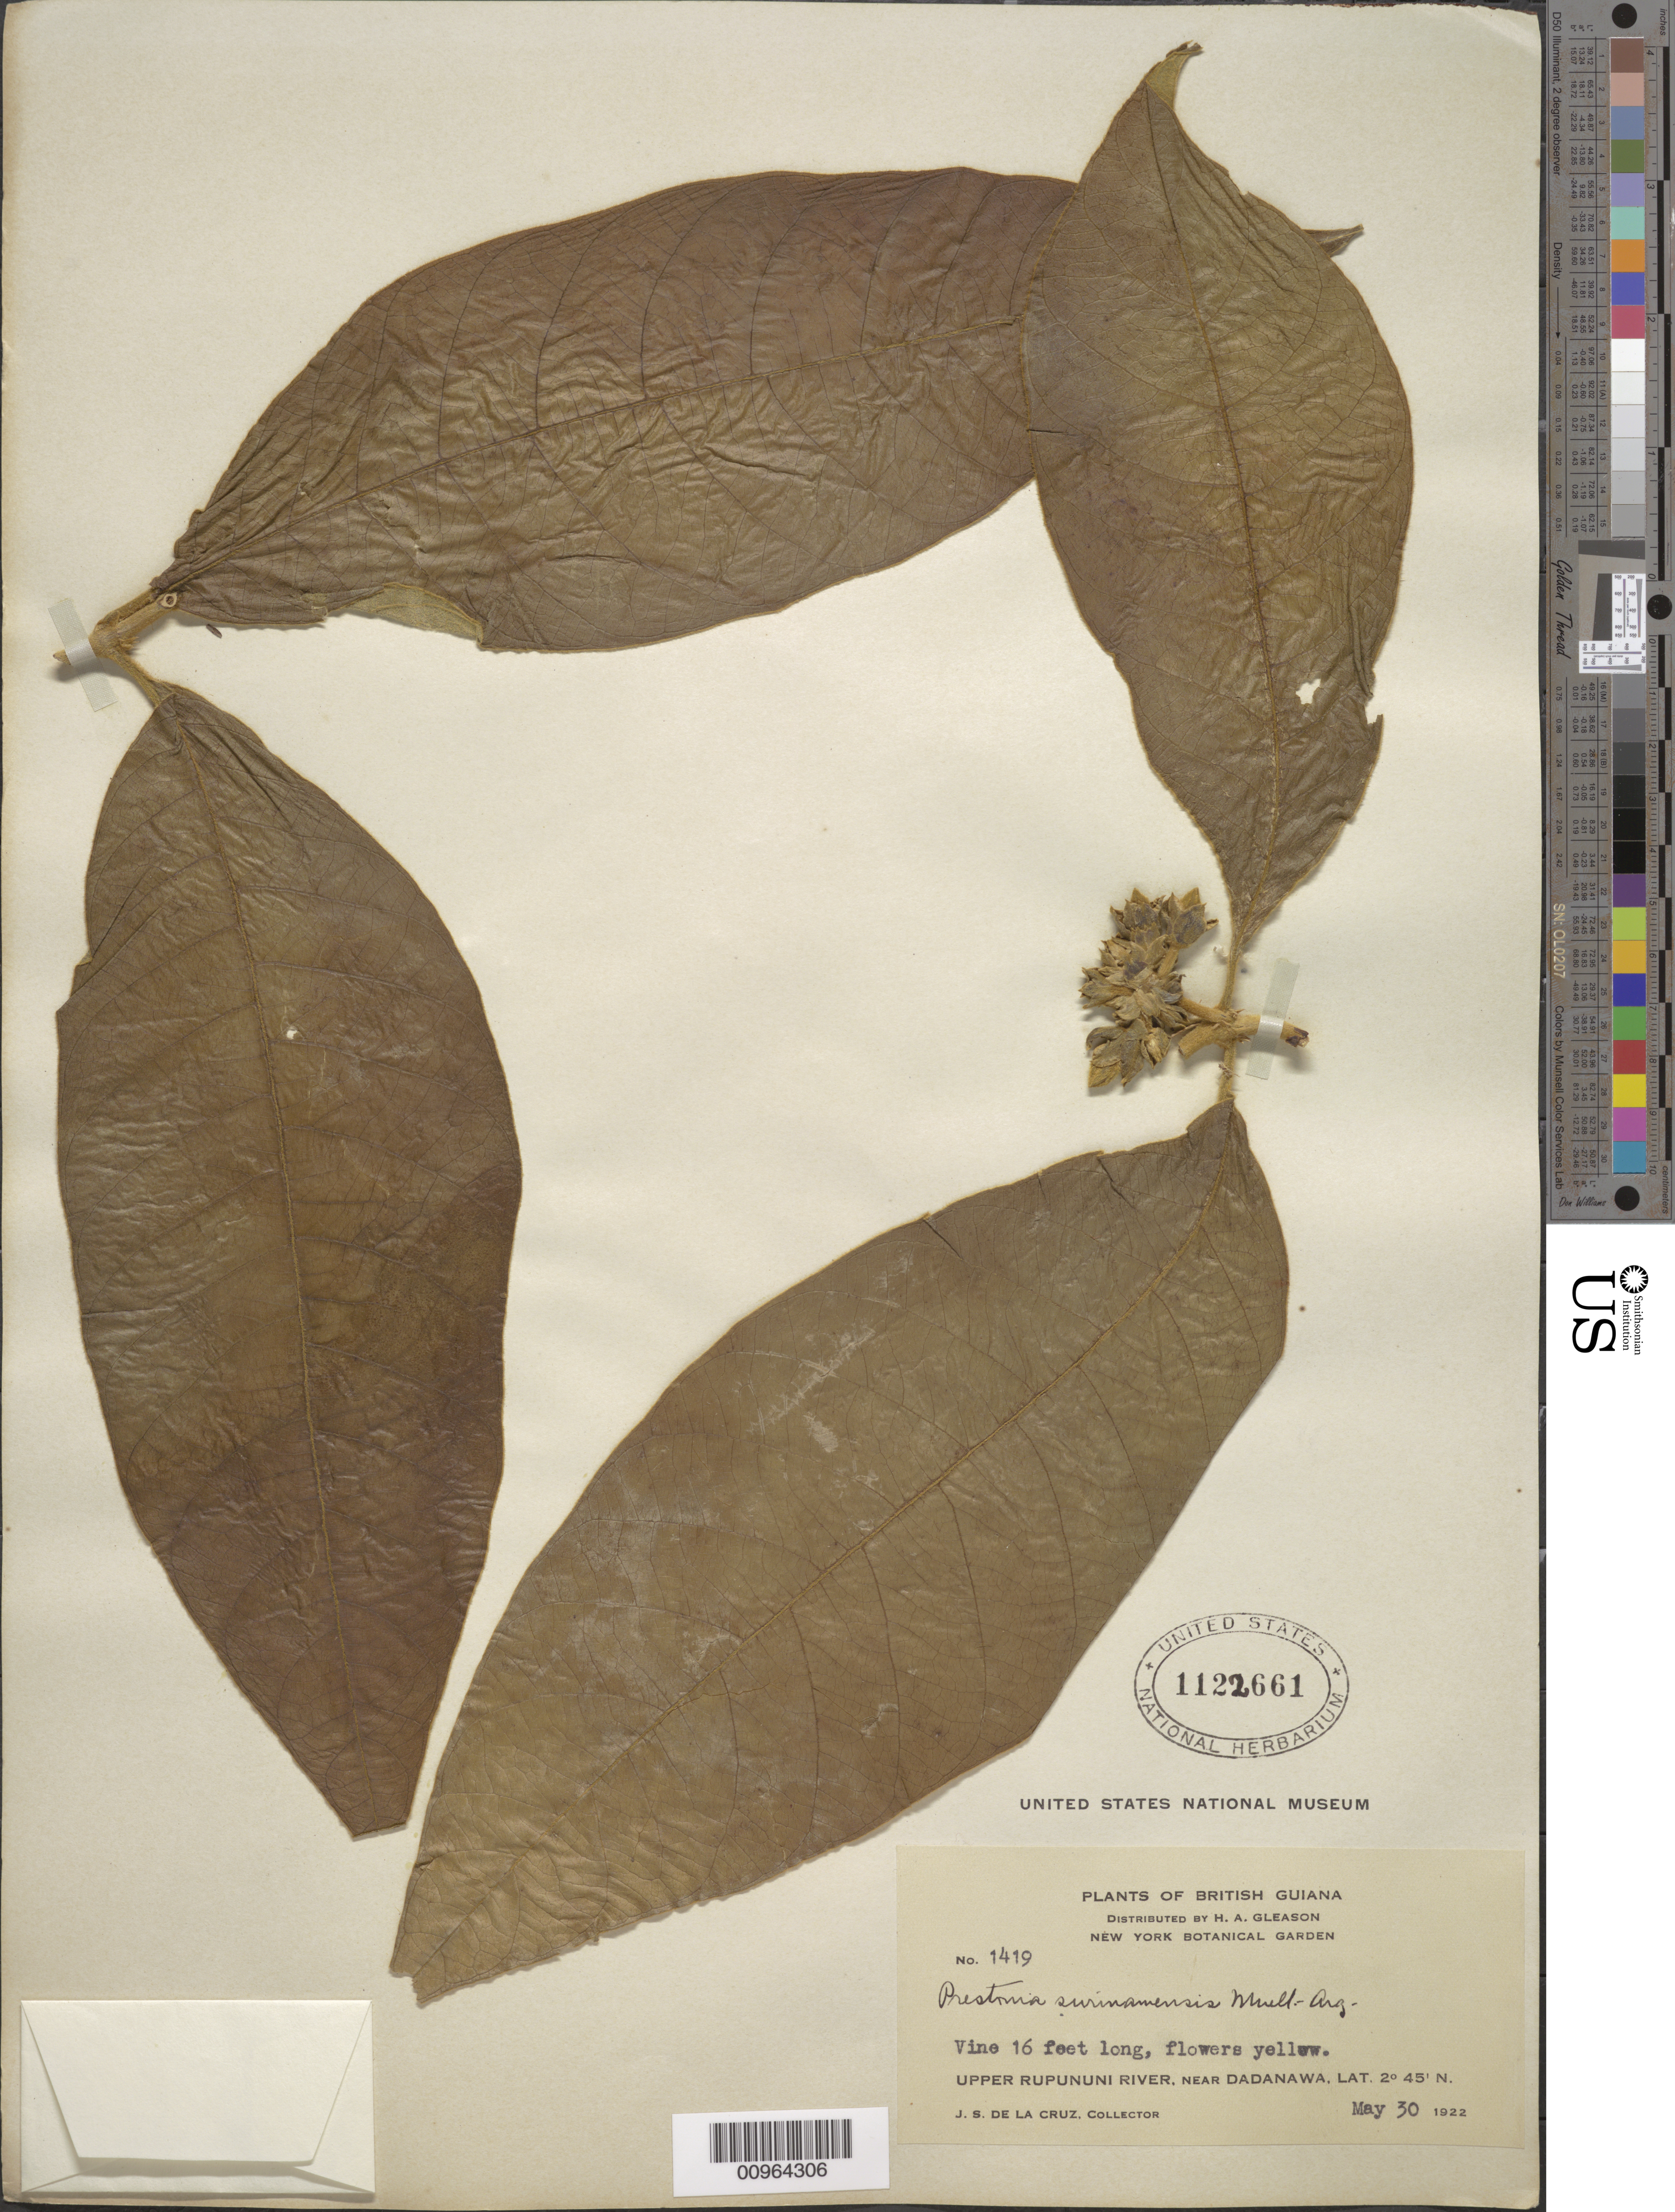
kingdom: Plantae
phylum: Tracheophyta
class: Magnoliopsida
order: Gentianales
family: Apocynaceae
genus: Prestonia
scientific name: Prestonia surinamensis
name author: Müll. Arg.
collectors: J. S. de la Cruz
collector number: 1419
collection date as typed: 30-May-22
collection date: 1922-05-30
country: Guyana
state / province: U. Takutu-U. Essequibo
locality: Dadanawa, vic., upper Rupununi R.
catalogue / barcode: US 1122661